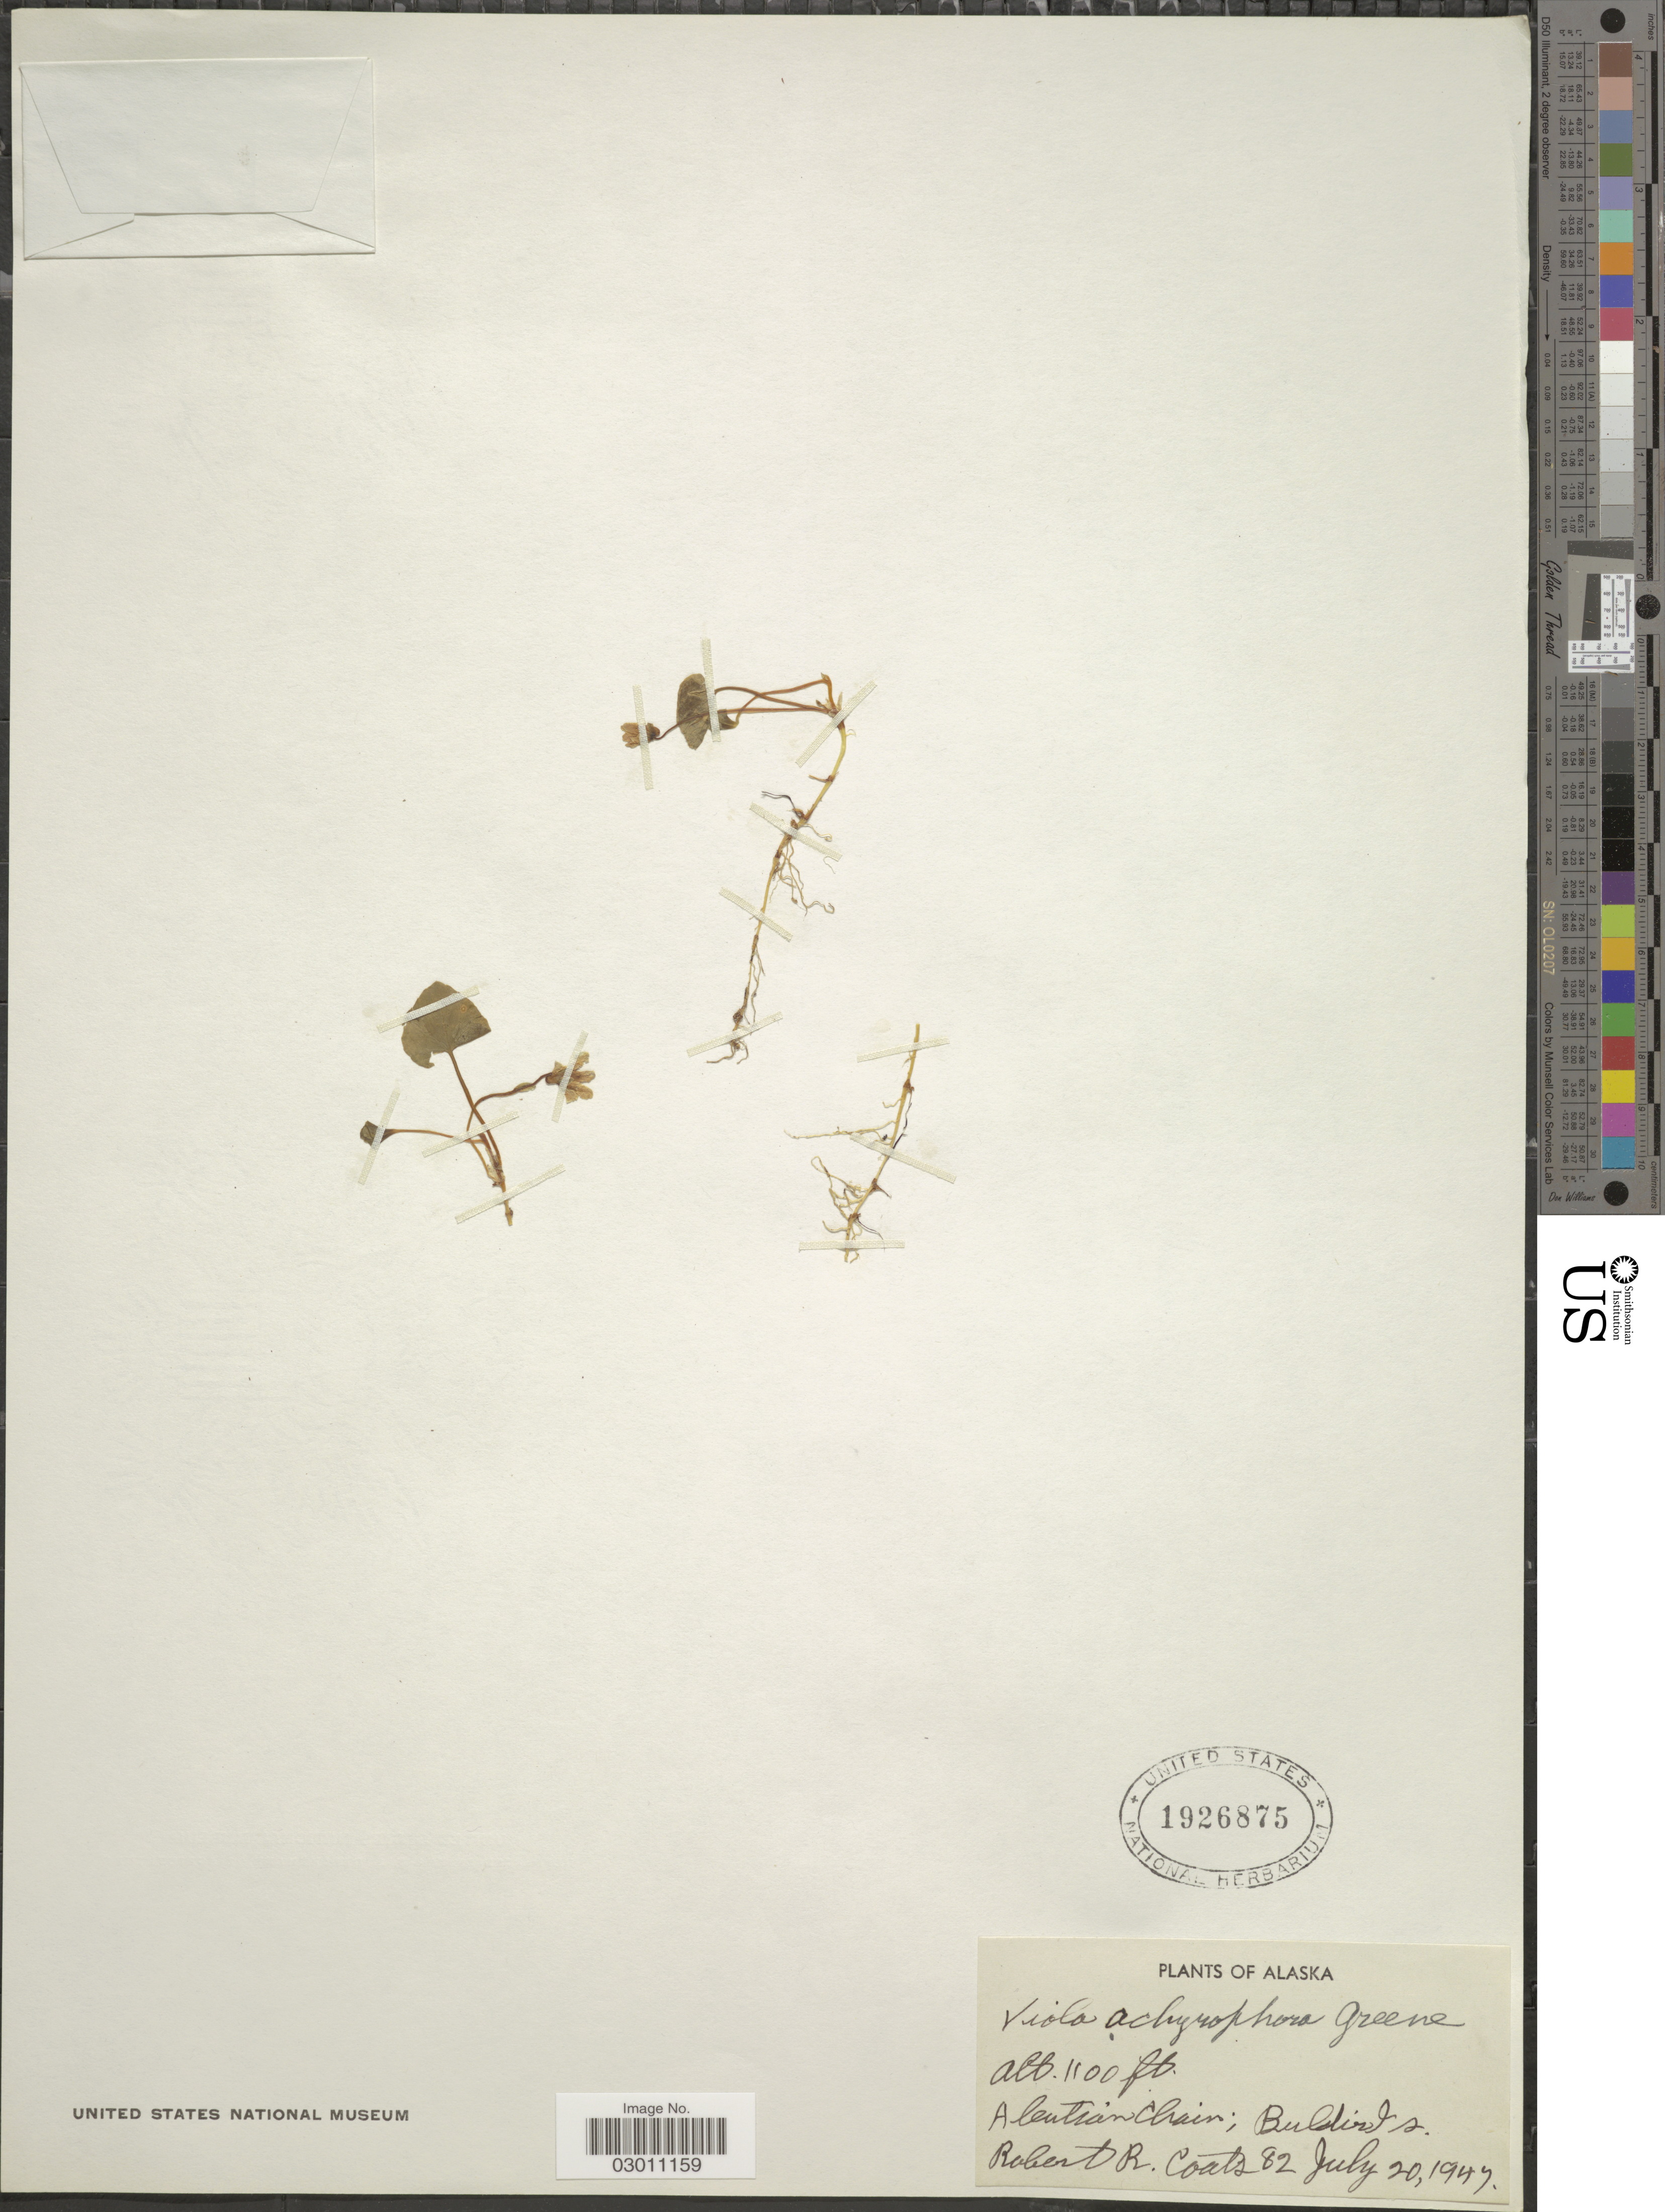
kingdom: Plantae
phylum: Tracheophyta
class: Magnoliopsida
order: Malpighiales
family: Violaceae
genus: Viola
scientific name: Viola achyrophora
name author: Greene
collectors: R. Coats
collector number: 82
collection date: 1947-07-20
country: United States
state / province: Alaska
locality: Aleutian Chain; Buldir Is.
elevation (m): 335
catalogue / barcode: US 1926875